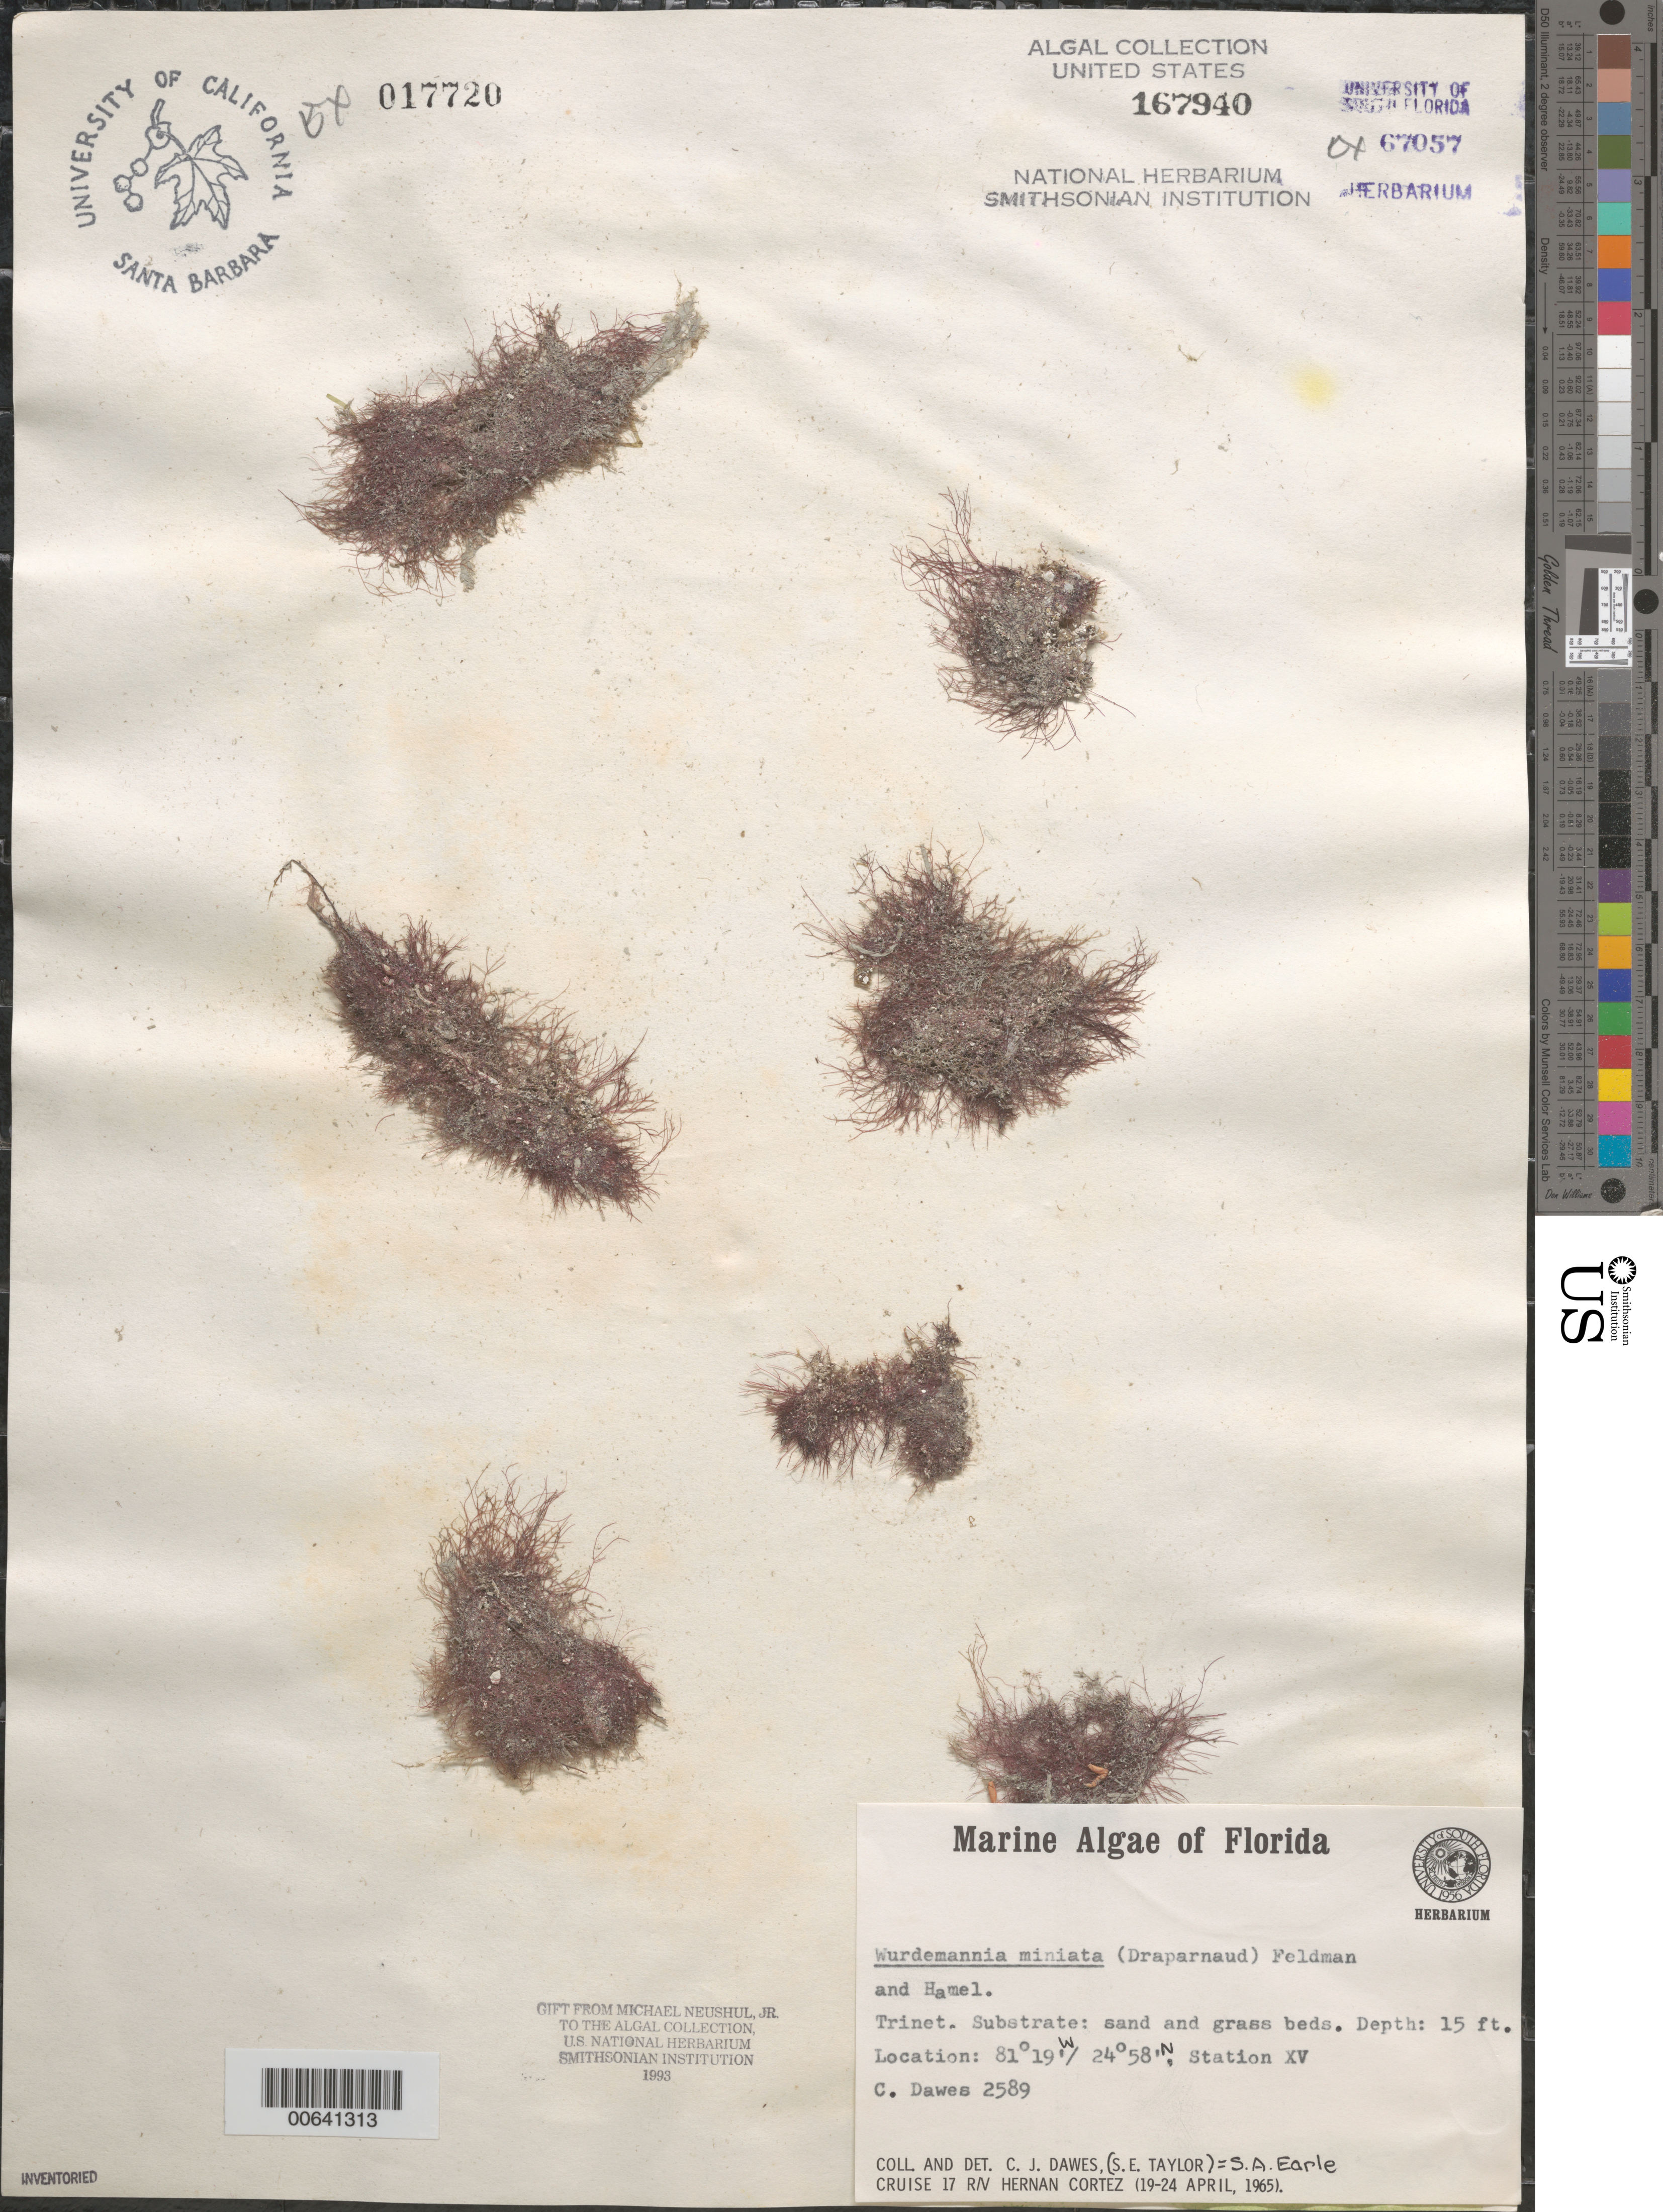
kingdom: Plantae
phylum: Rhodophyta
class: Florideophyceae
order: Gigartinales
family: Solieriaceae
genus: Wurdemannia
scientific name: Wurdemannia miniata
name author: (Spreng.) Feldmann & G. Hamel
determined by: Dawes, C. J.; Earle, S. A.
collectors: C. Dawes & S. A. Earle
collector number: CJD 2589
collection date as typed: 19 Apr 1965 to 24 Apr 1965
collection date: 1965-04-19/1965-04-24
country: United States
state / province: Florida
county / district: Monroe County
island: Florida Keys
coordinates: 24 58' N, 81 19' W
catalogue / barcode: US 167940